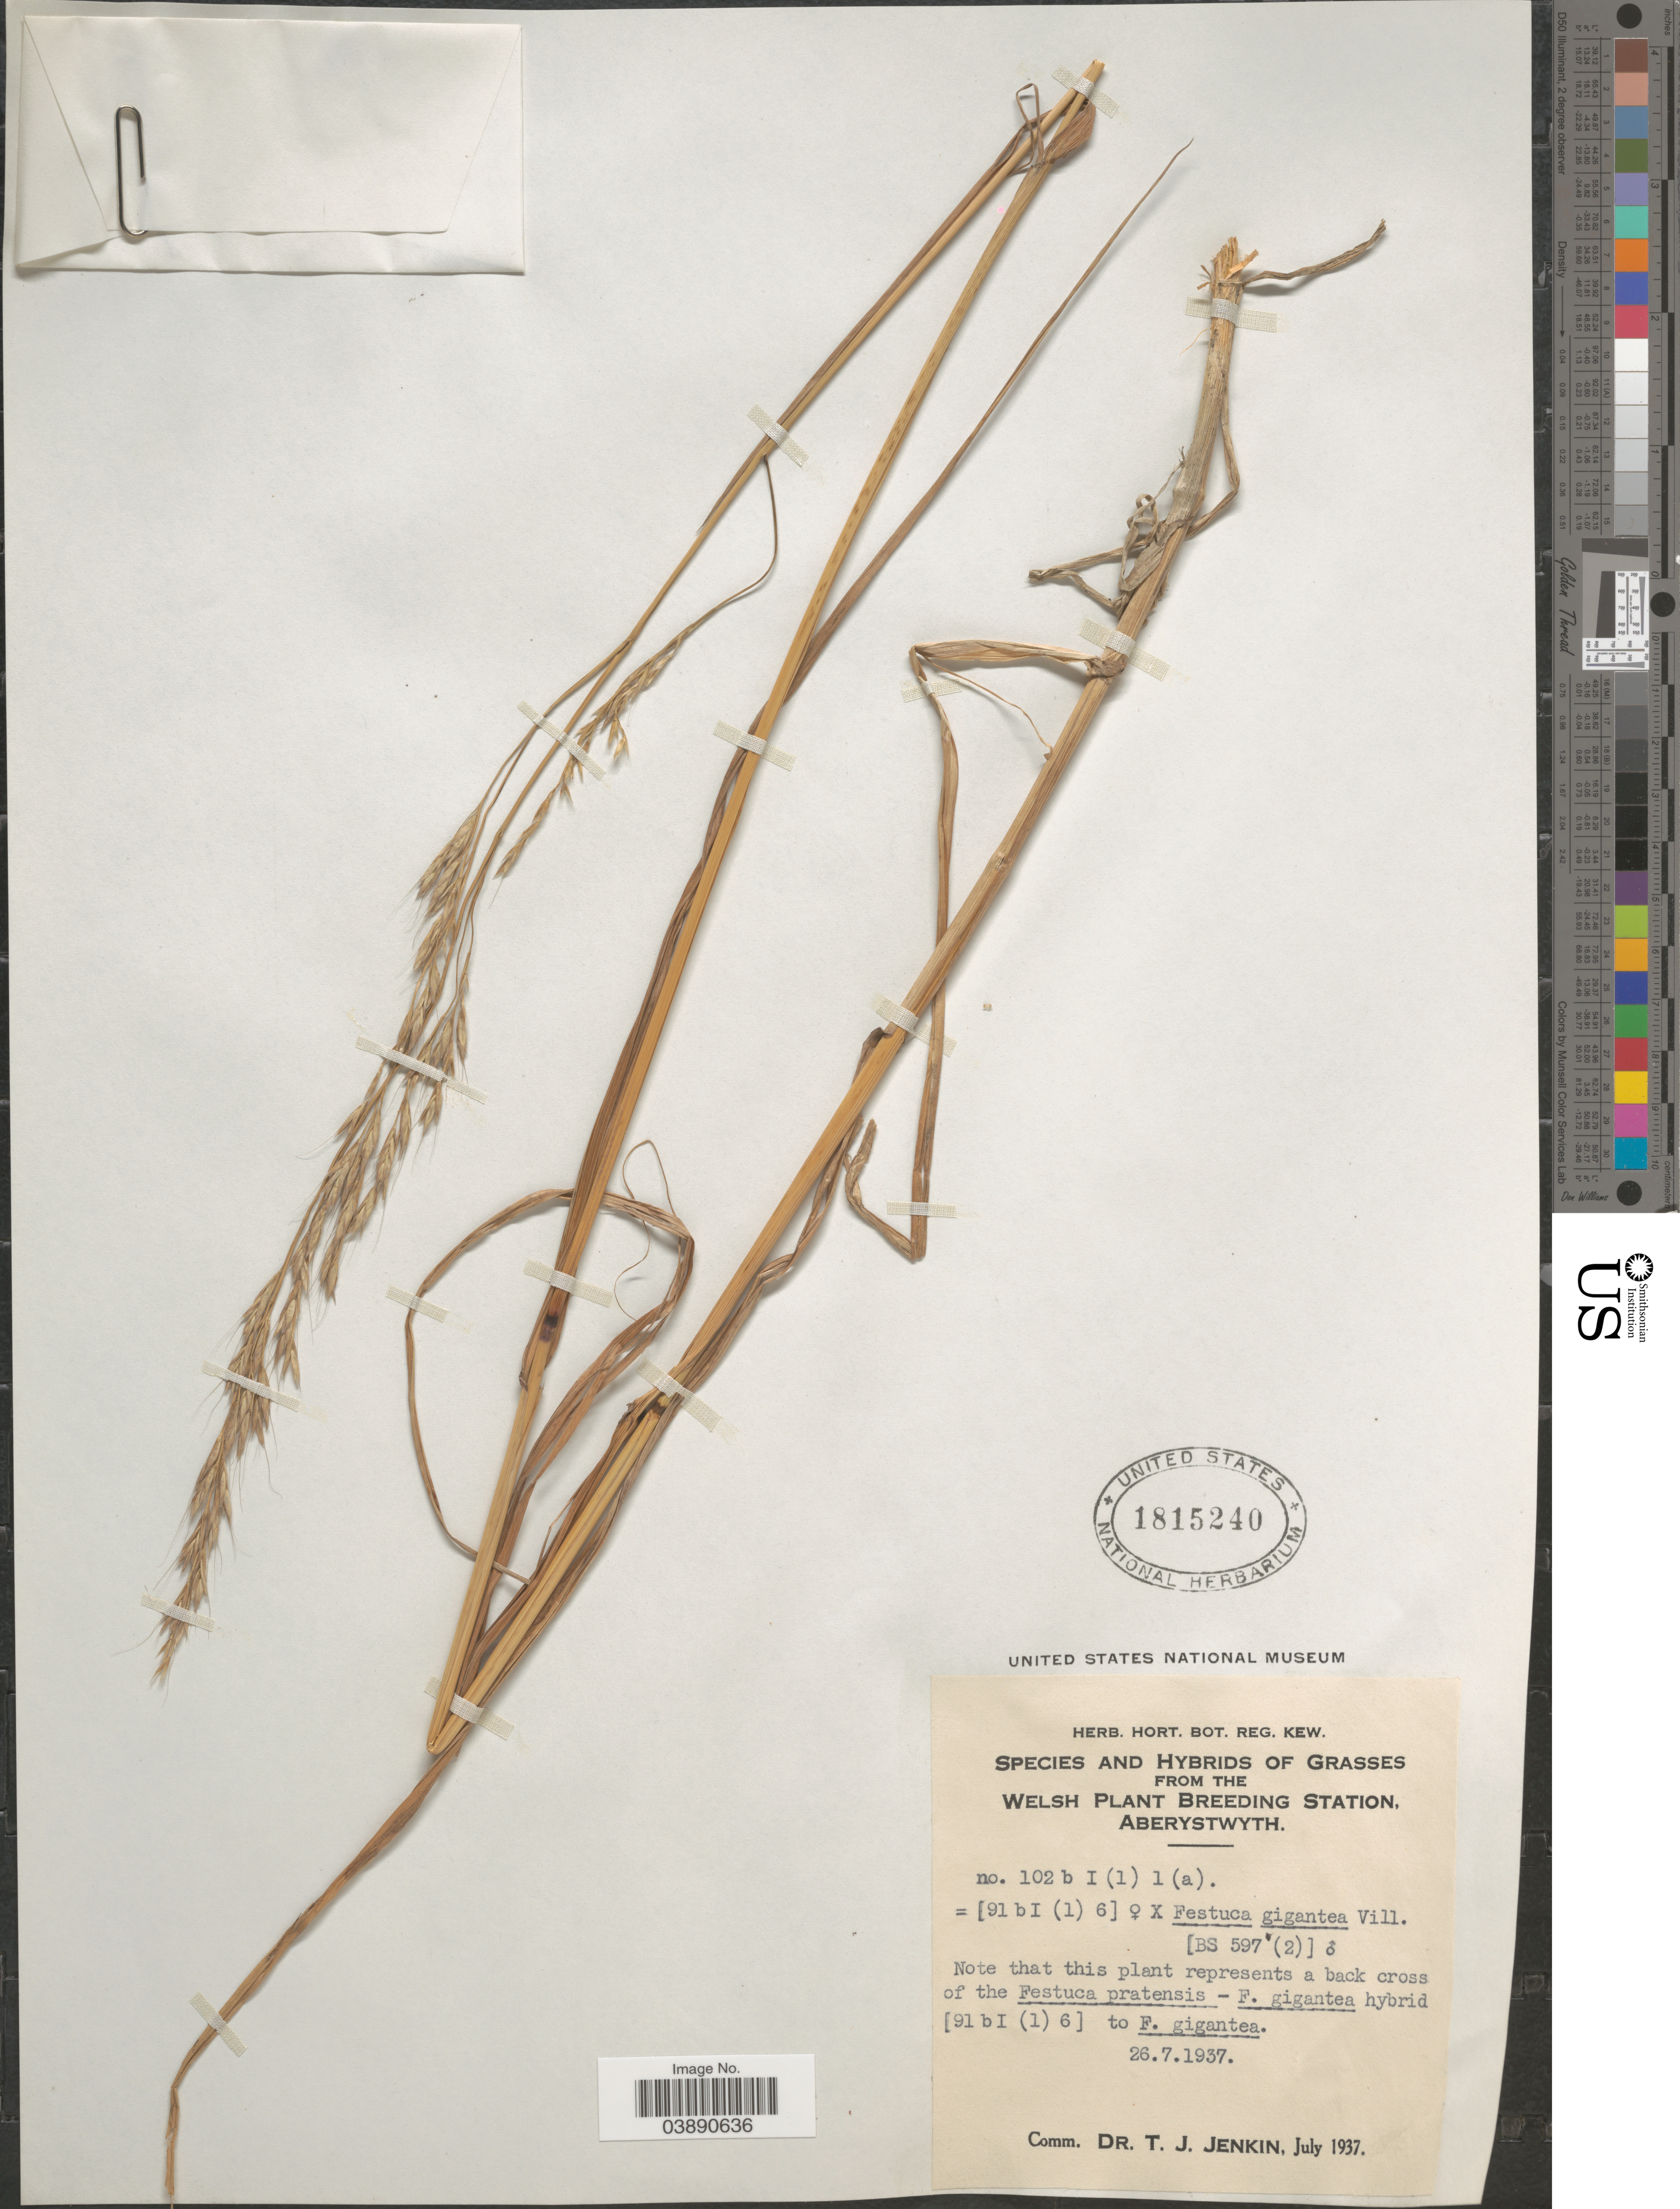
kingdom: Plantae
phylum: Tracheophyta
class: Liliopsida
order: Poales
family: Poaceae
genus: Festuca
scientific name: Festuca sp.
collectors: Ex herb. Hort. Bot. Reg. Kew.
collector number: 102 b I (1) 1 (a)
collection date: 1937-07-26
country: United Kingdom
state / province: Wales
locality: Welsh Plant Breeding Station, Aberystwyth.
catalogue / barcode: US 1815240